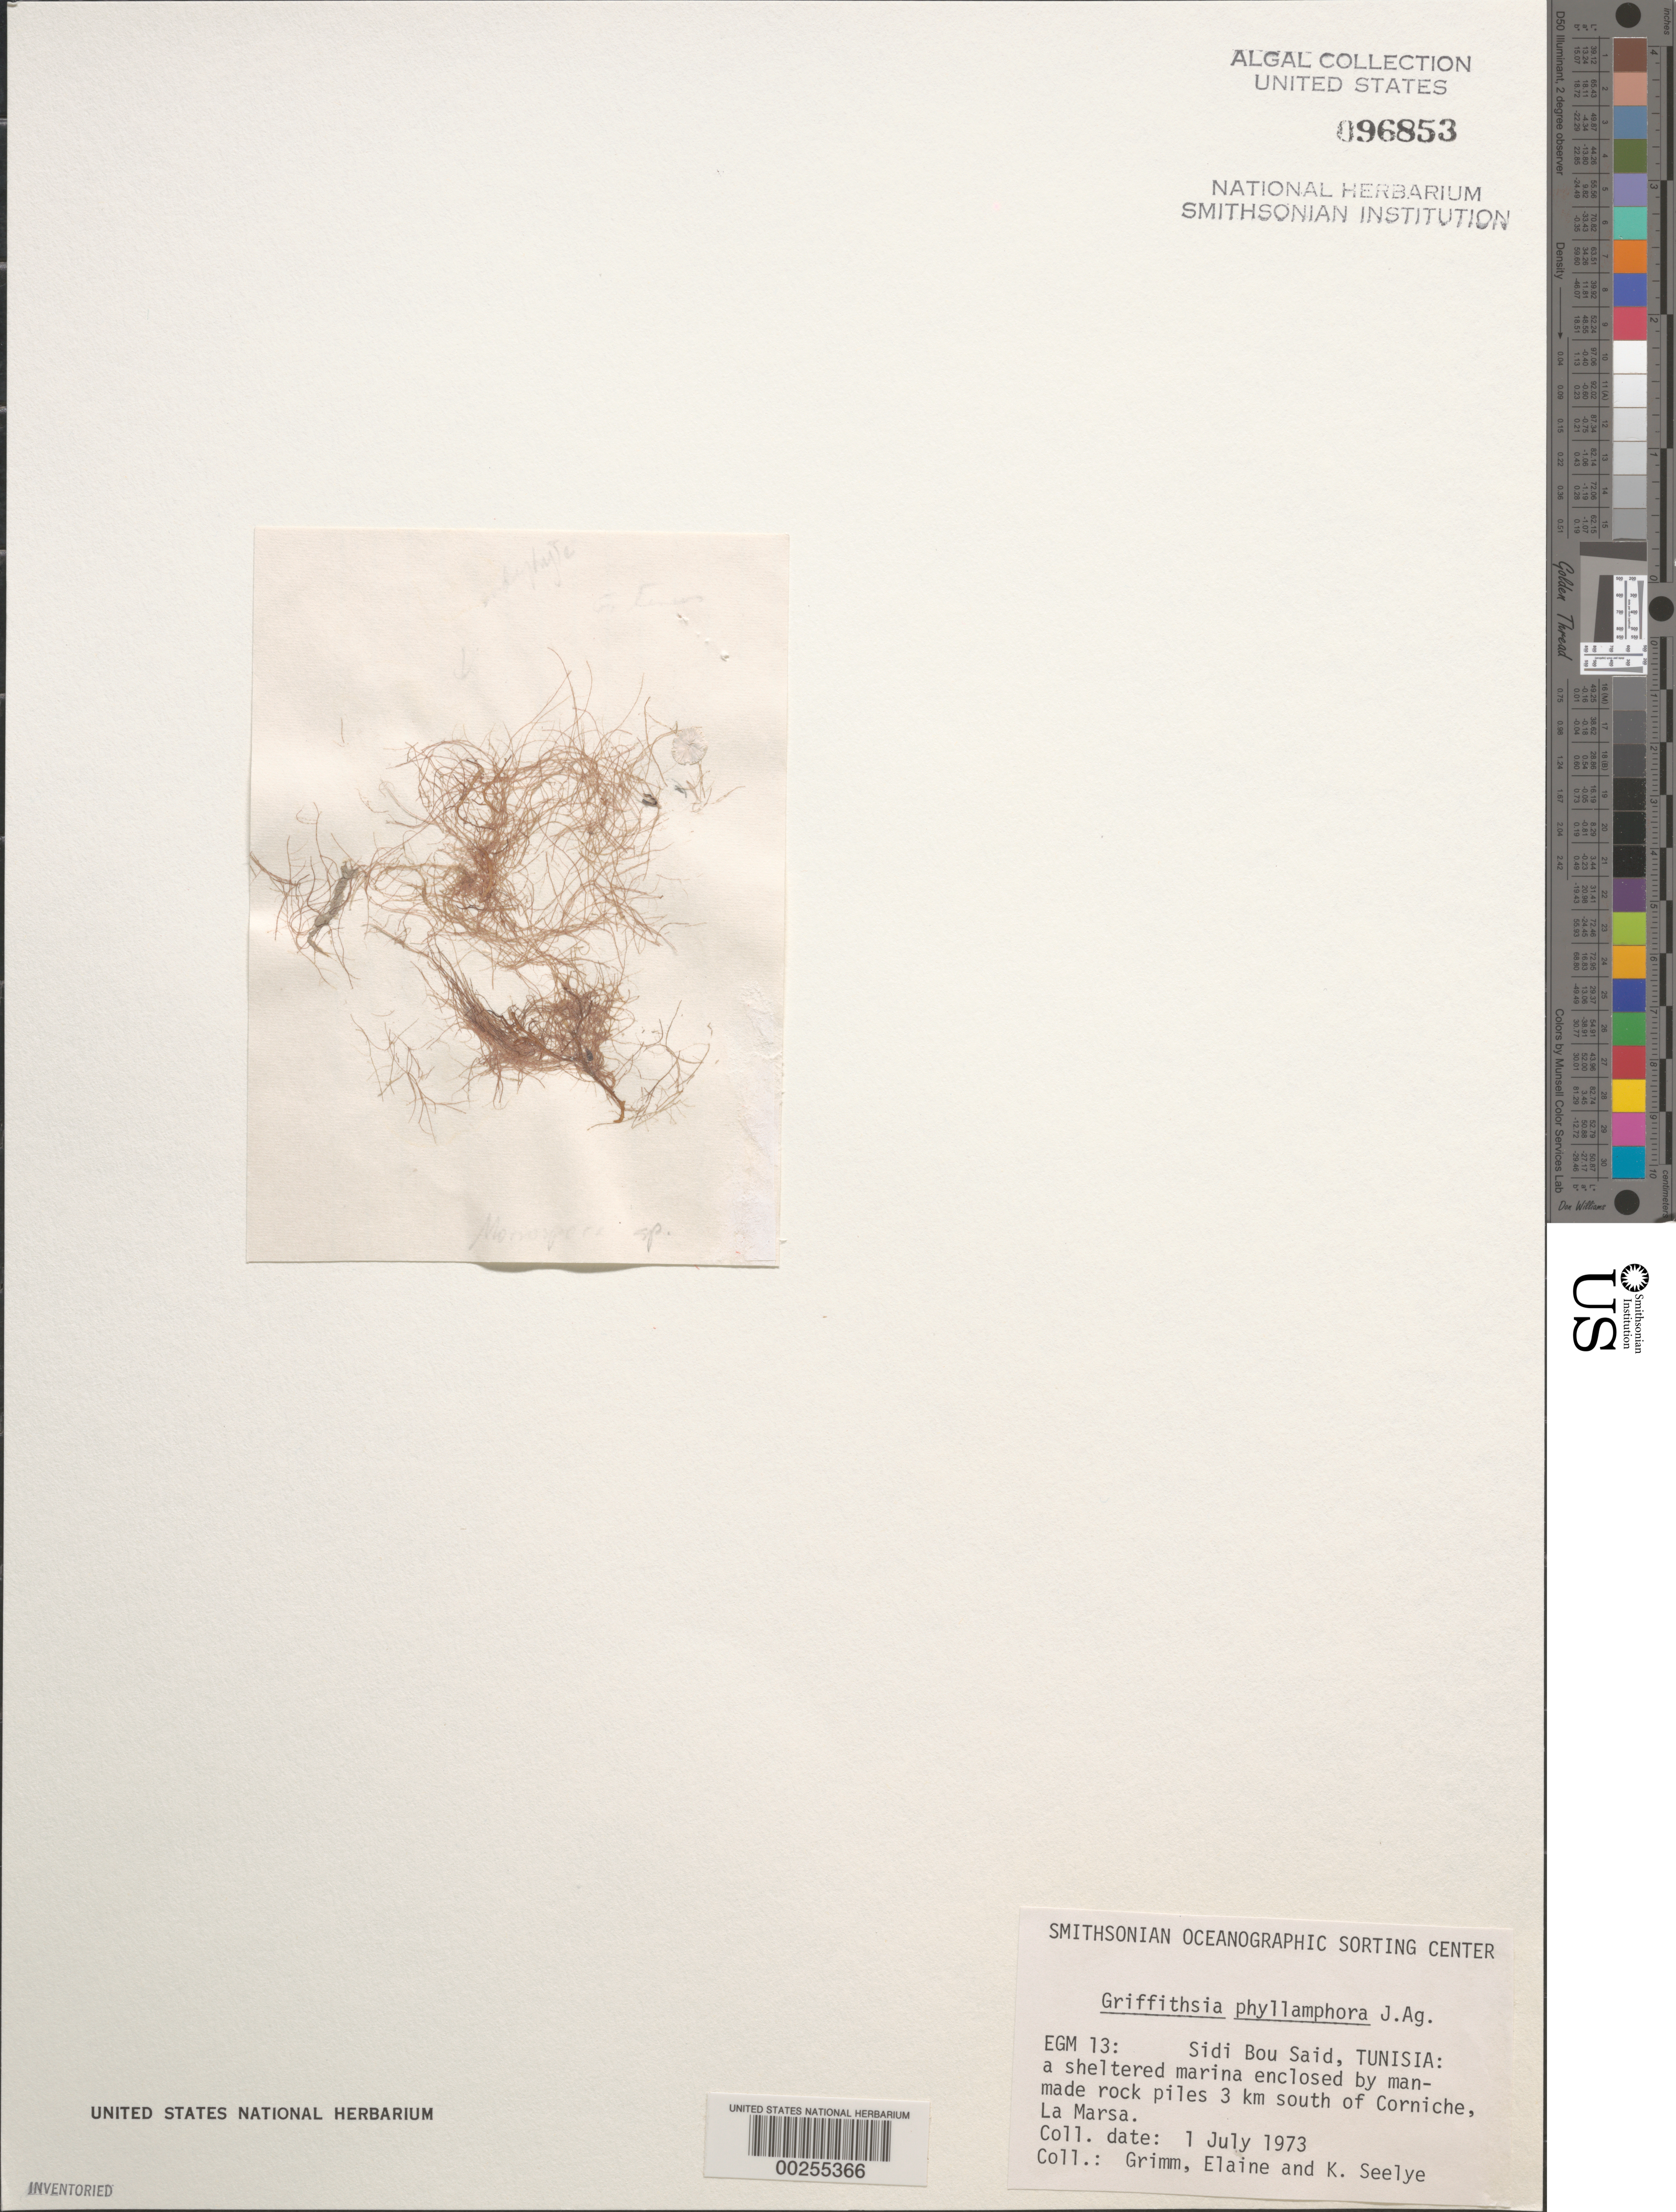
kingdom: Plantae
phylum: Rhodophyta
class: Florideophyceae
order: Ceramiales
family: Wrangeliaceae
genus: Griffithsia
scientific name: Griffithsia phyllamphora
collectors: R. Grimm, E. Seelye & K. Seelye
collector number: EGM 13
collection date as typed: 01 Jul 1973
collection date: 1973-07-01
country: Tunisia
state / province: Tunis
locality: Sidi Bou Said, 3 km south of Corniche, La Marsa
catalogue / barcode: US 96853